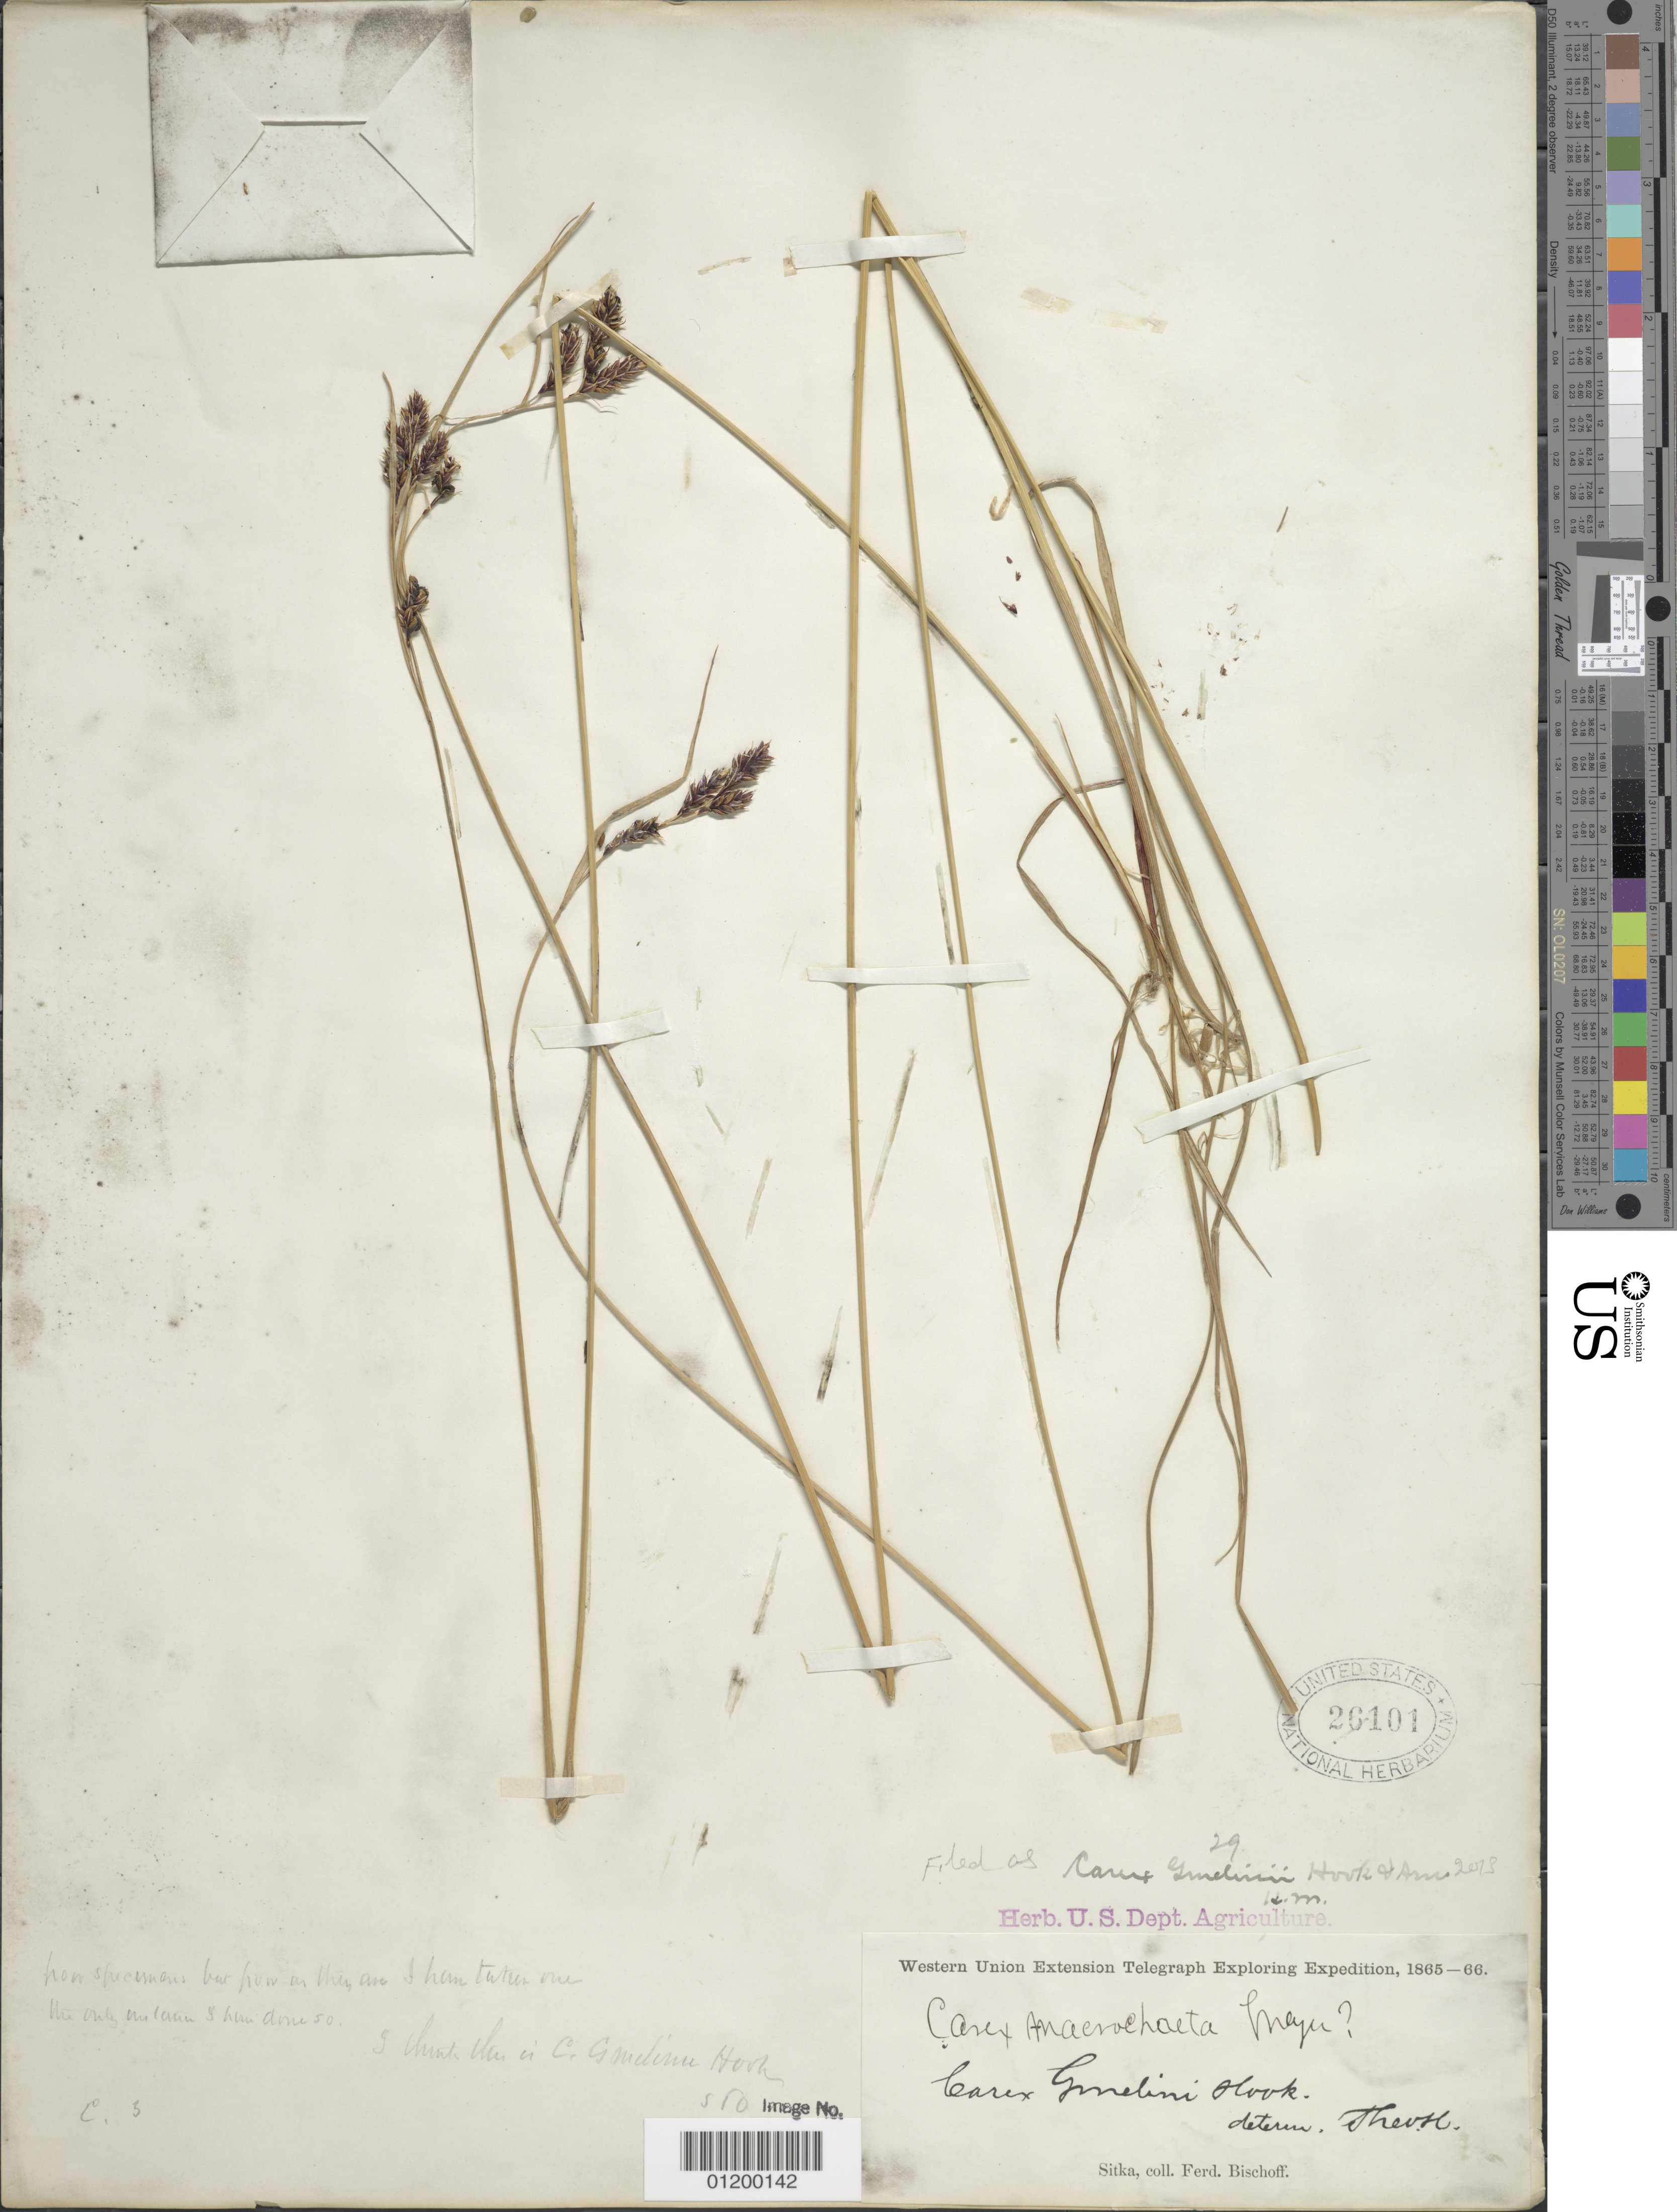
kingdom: Plantae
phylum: Tracheophyta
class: Liliopsida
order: Poales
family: Cyperaceae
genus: Carex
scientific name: Carex gmelinii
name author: Hook. & Arn.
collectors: F. Bischoff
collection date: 1865/1866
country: United States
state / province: Alaska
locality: Sitka.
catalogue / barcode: US 26101